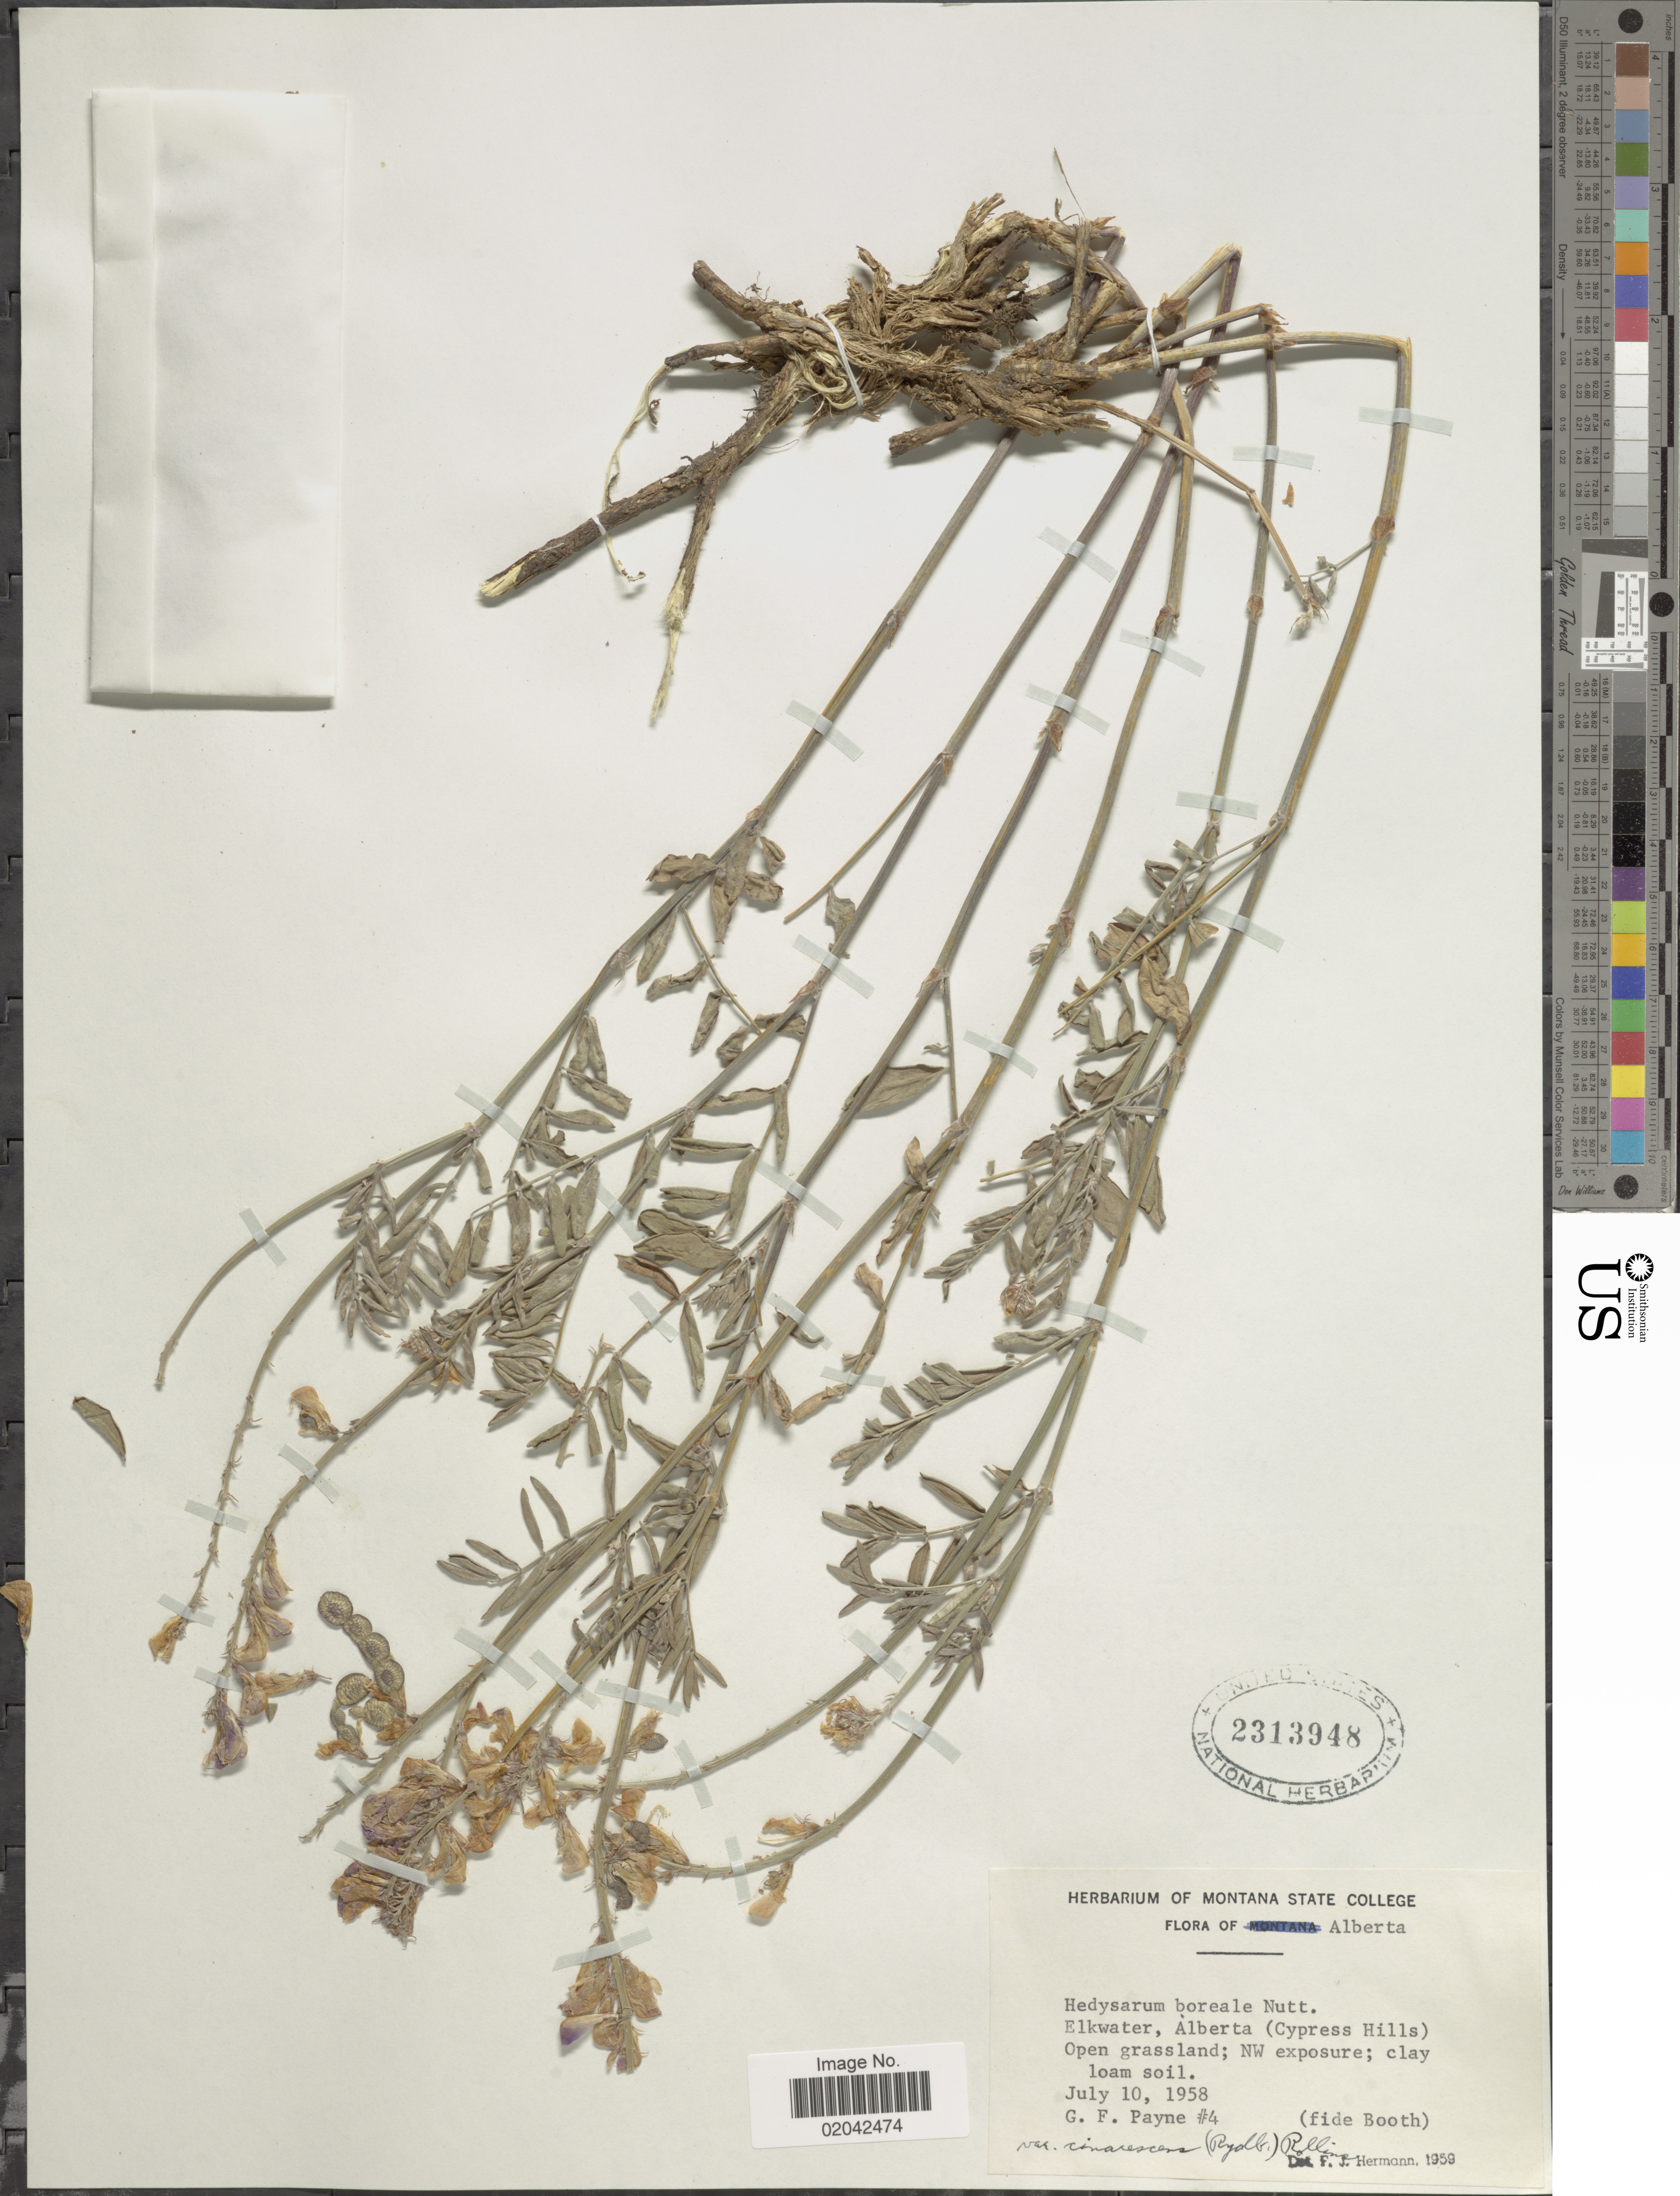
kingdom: Plantae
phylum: Tracheophyta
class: Magnoliopsida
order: Fabales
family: Fabaceae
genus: Hedysarum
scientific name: Hedysarum boreale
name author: Nutt.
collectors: G. Payne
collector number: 4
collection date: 1958-07-10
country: Canada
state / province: Alberta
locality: Elkwater, Cypress Hills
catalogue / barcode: US 2313948